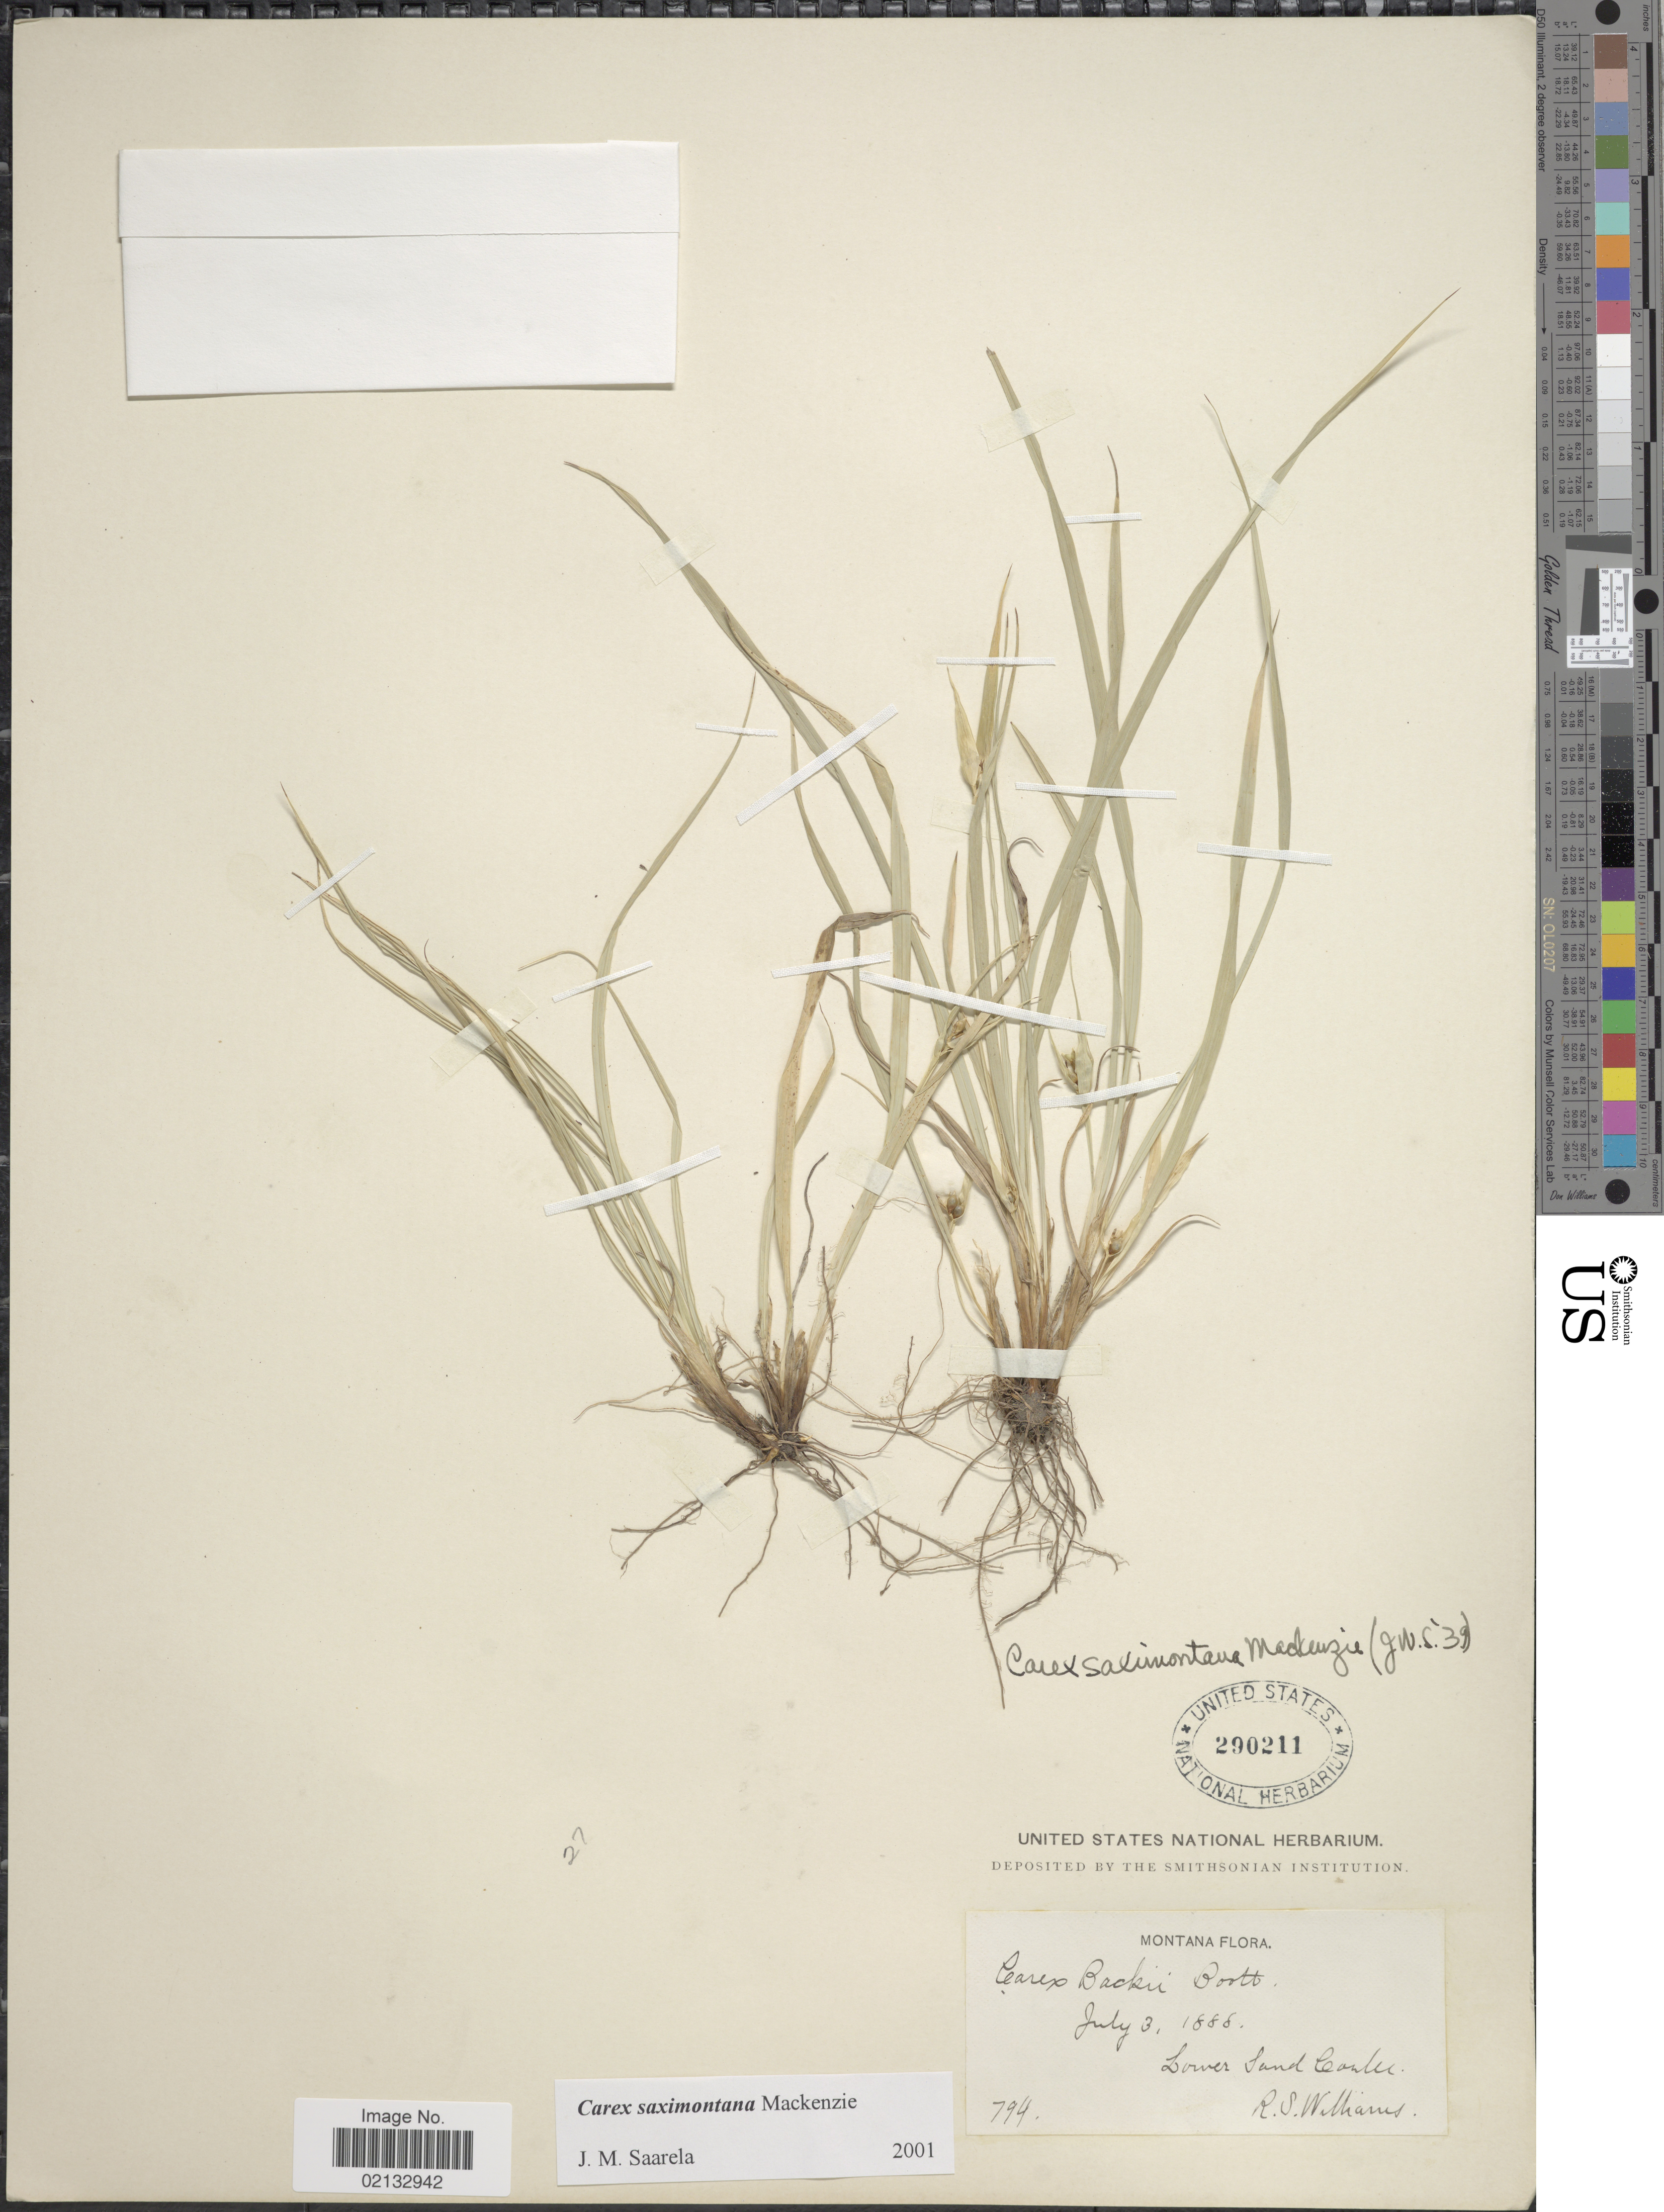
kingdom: Plantae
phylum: Tracheophyta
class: Liliopsida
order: Poales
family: Cyperaceae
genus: Carex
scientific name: Carex saximontana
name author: Mack.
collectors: R. S. Williams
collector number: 794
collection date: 1888-07-03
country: United States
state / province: Montana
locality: Lower Sand Coulee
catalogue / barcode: US 290211